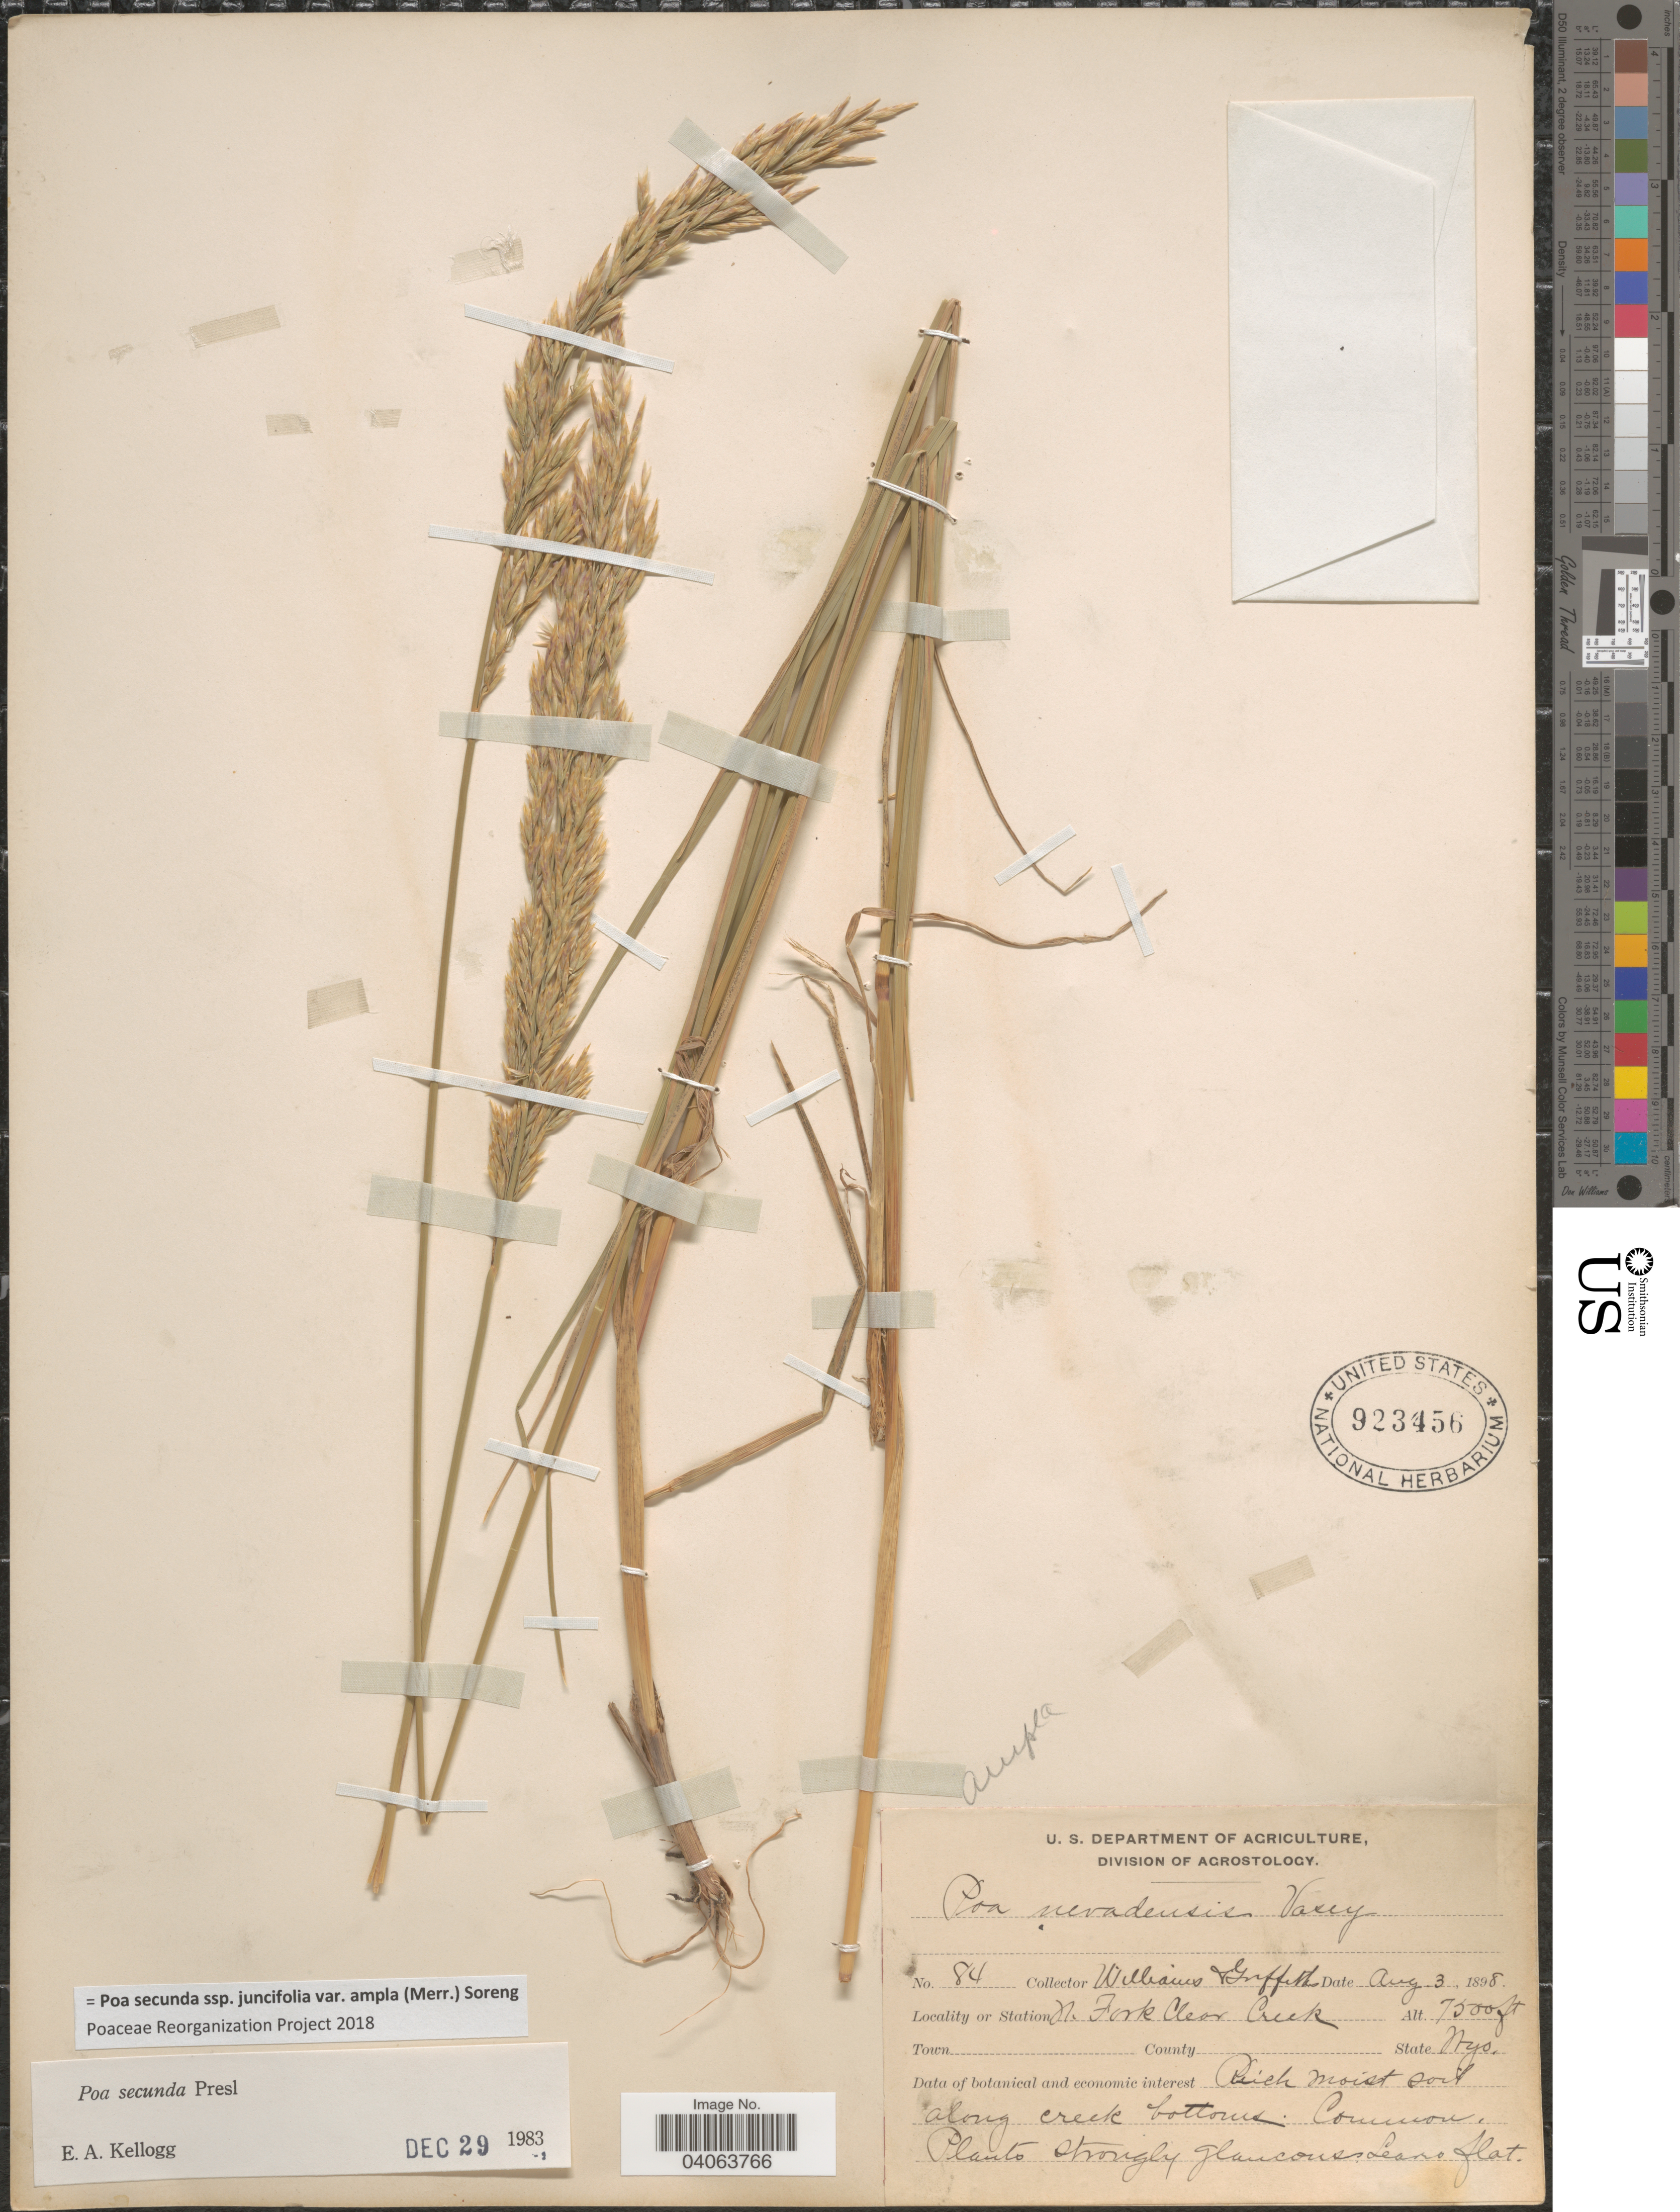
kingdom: Plantae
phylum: Tracheophyta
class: Liliopsida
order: Poales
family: Poaceae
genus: Poa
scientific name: Poa secunda subsp. juncifolia var. ampla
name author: (Merr.) Soreng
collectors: -- Williams & -- Griffiths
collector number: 84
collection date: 1898-08-03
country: United States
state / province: Wyoming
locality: N. Fork Clear Creek. Rich moist soil along creek bottoms.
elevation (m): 2286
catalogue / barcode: US 923456